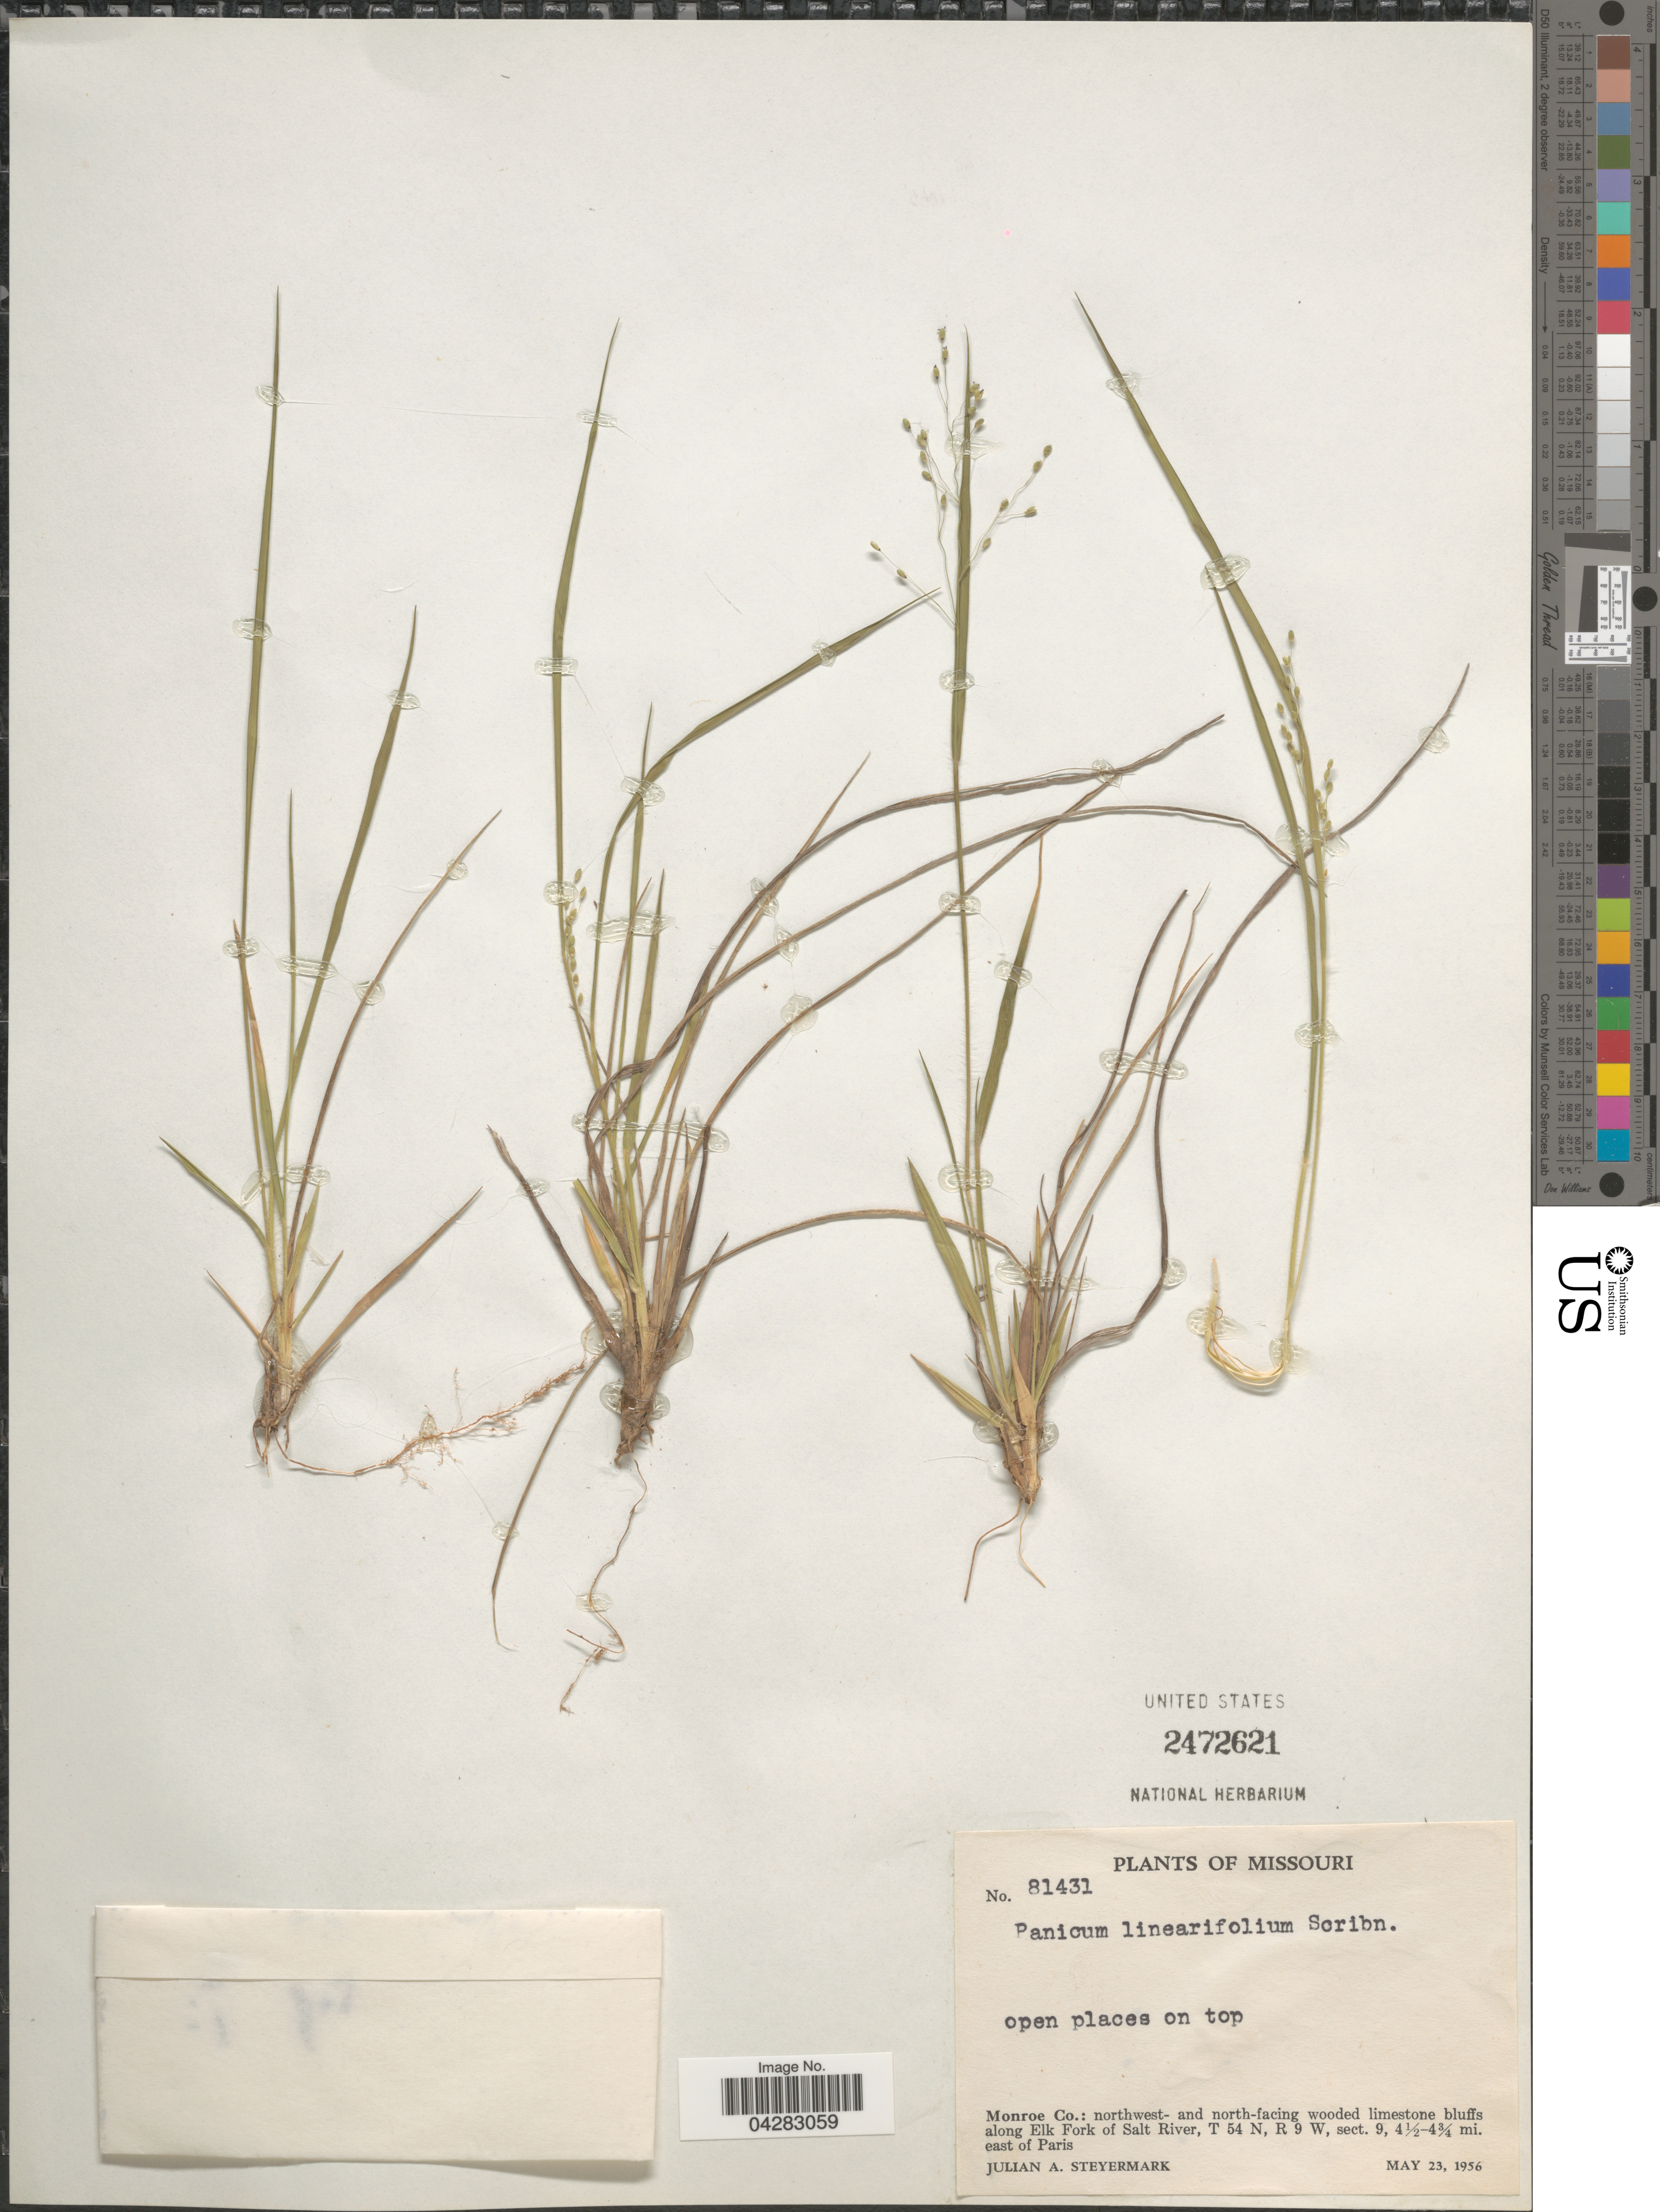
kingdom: Plantae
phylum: Tracheophyta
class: Liliopsida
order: Poales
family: Poaceae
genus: Dichanthelium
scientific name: Dichanthelium linearifolium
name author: (Scribn.) Gould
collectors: J. Steyermark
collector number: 81431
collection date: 1956-05-23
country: United States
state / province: Missouri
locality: Open places on top. Monroe Co.: northwest-and north-facing wooded limestone bluffs along Elk Fork of Salt River, T 54 N, R 9 W, sect. 9, 4½-4¾ mi. east of Paris.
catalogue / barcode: US 2472621